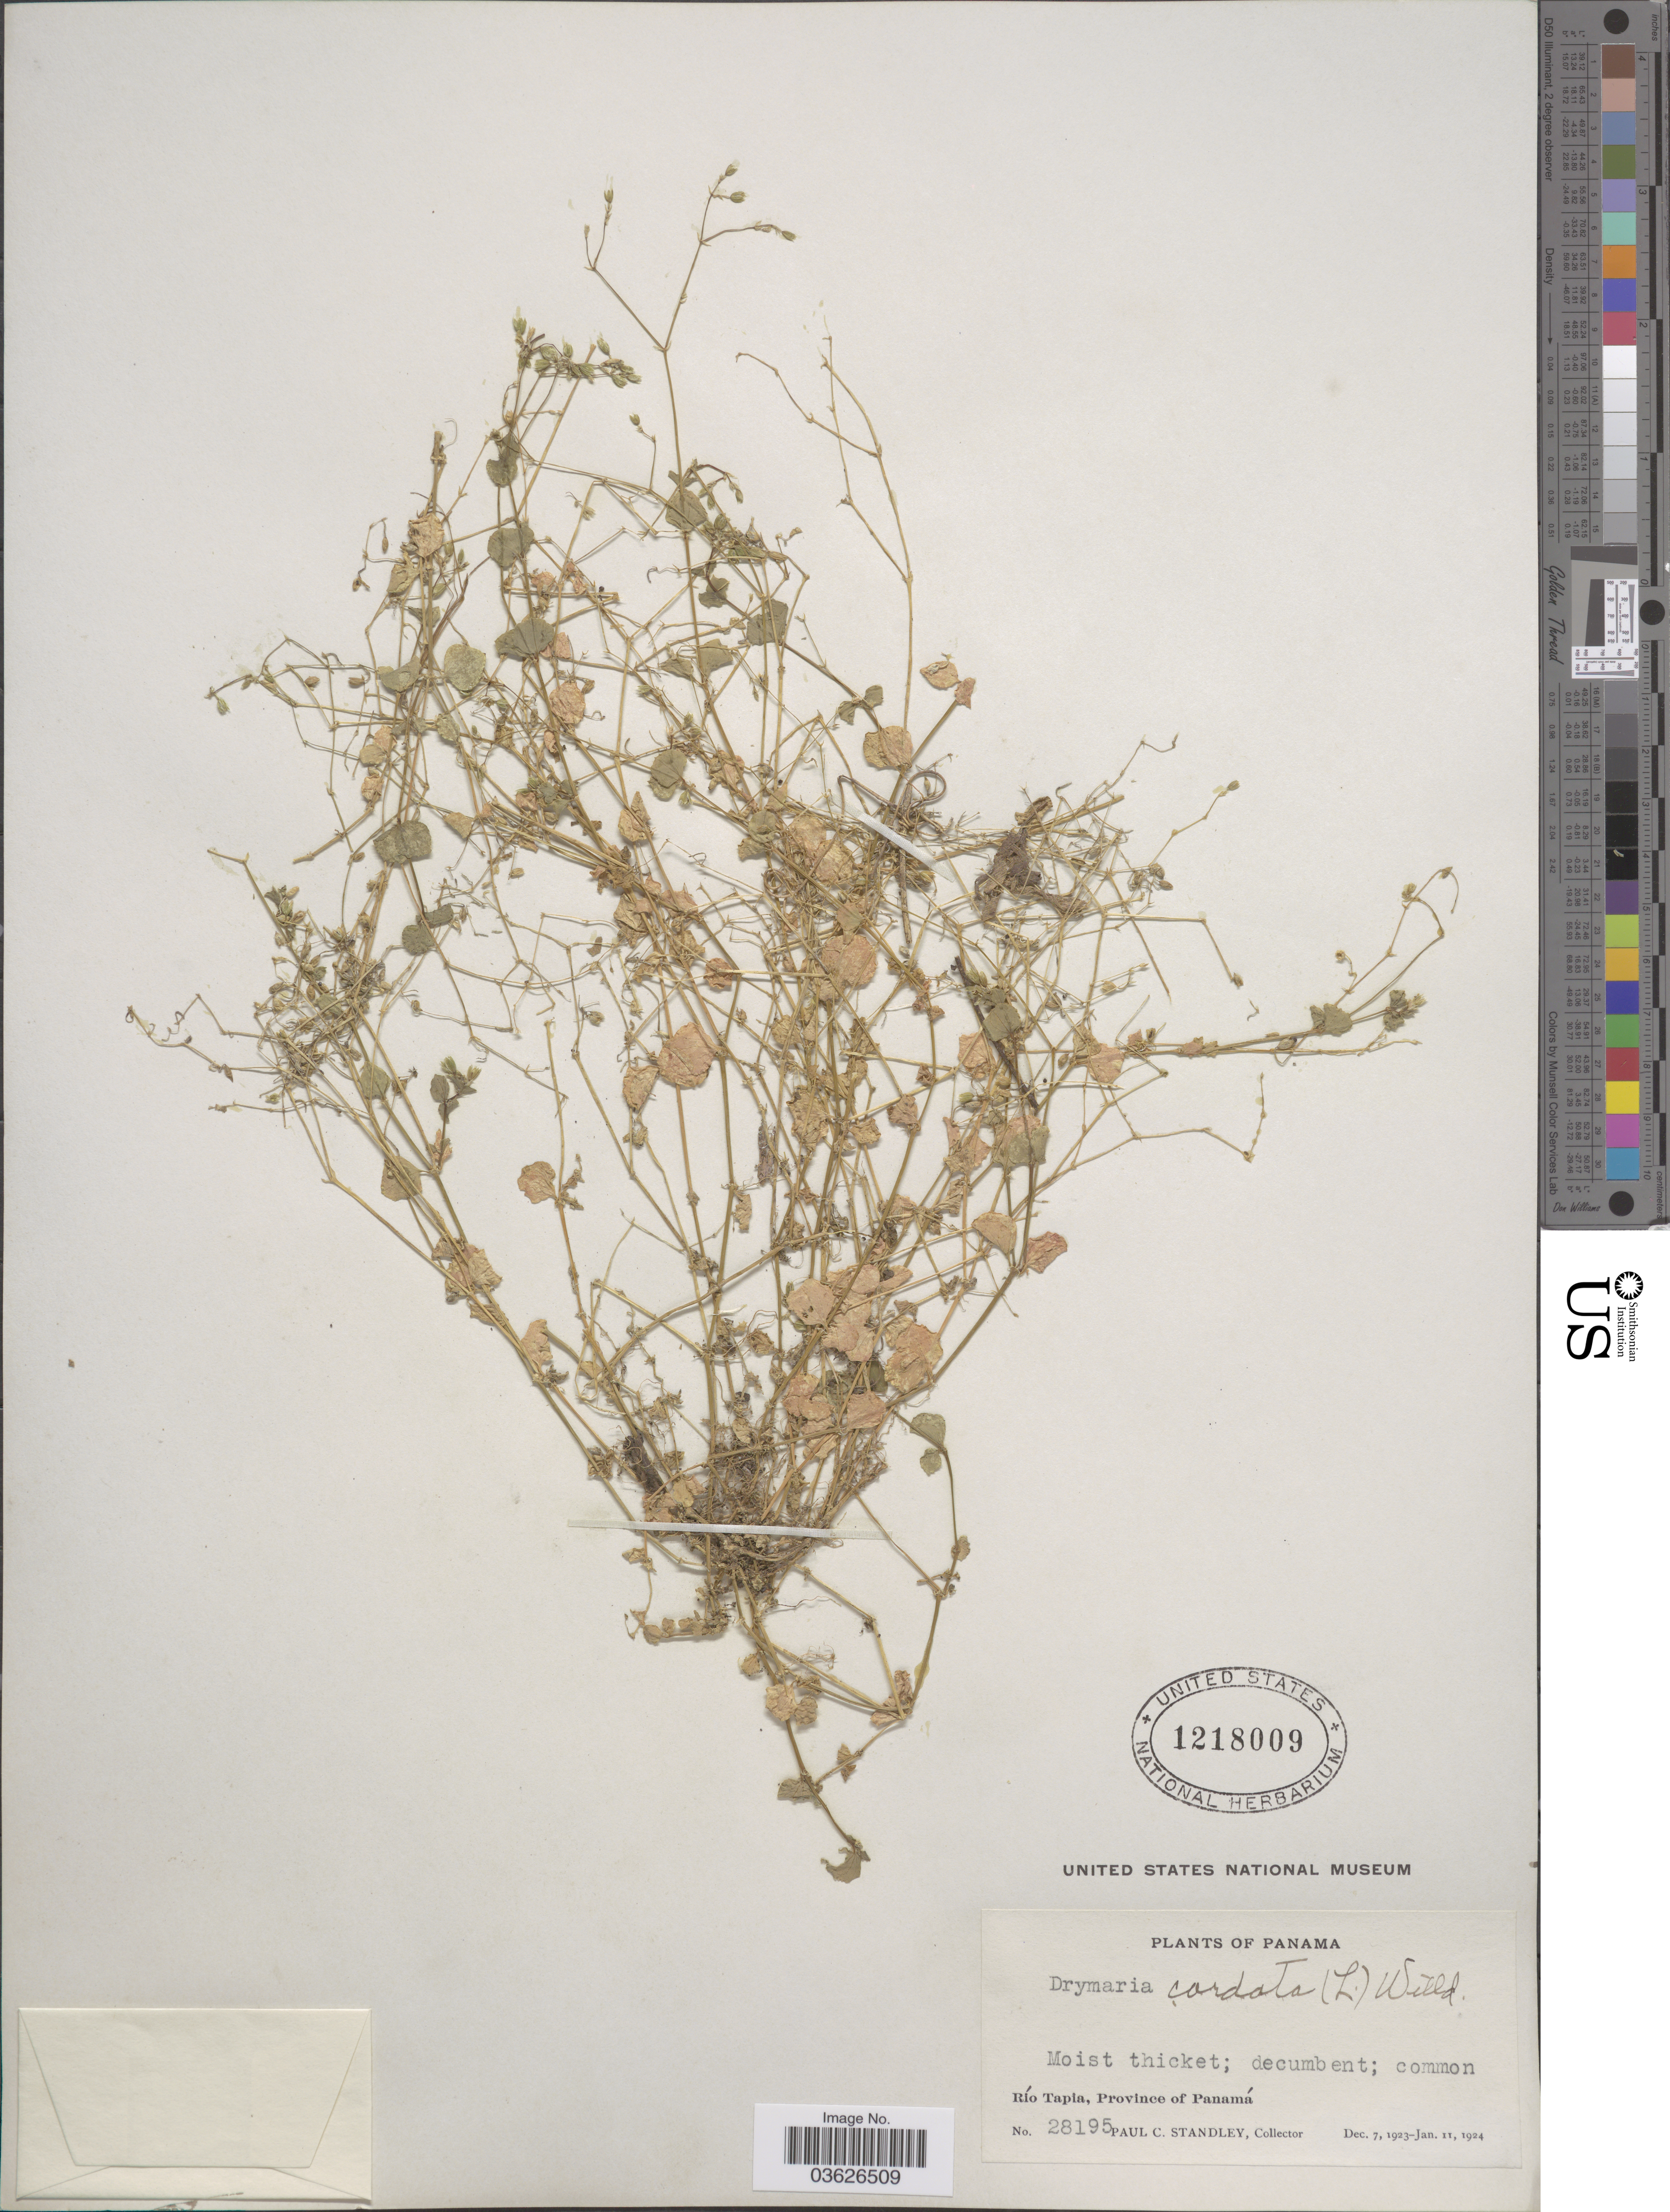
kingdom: Plantae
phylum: Tracheophyta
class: Magnoliopsida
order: Caryophyllales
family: Caryophyllaceae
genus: Drymaria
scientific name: Drymaria cordata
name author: (L.) Willd. ex Schult.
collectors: P. C. Standley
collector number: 28195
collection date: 1923-12-07/1924-01-11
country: Panama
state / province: Panamá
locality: Río Tapia.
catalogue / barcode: US 1218009